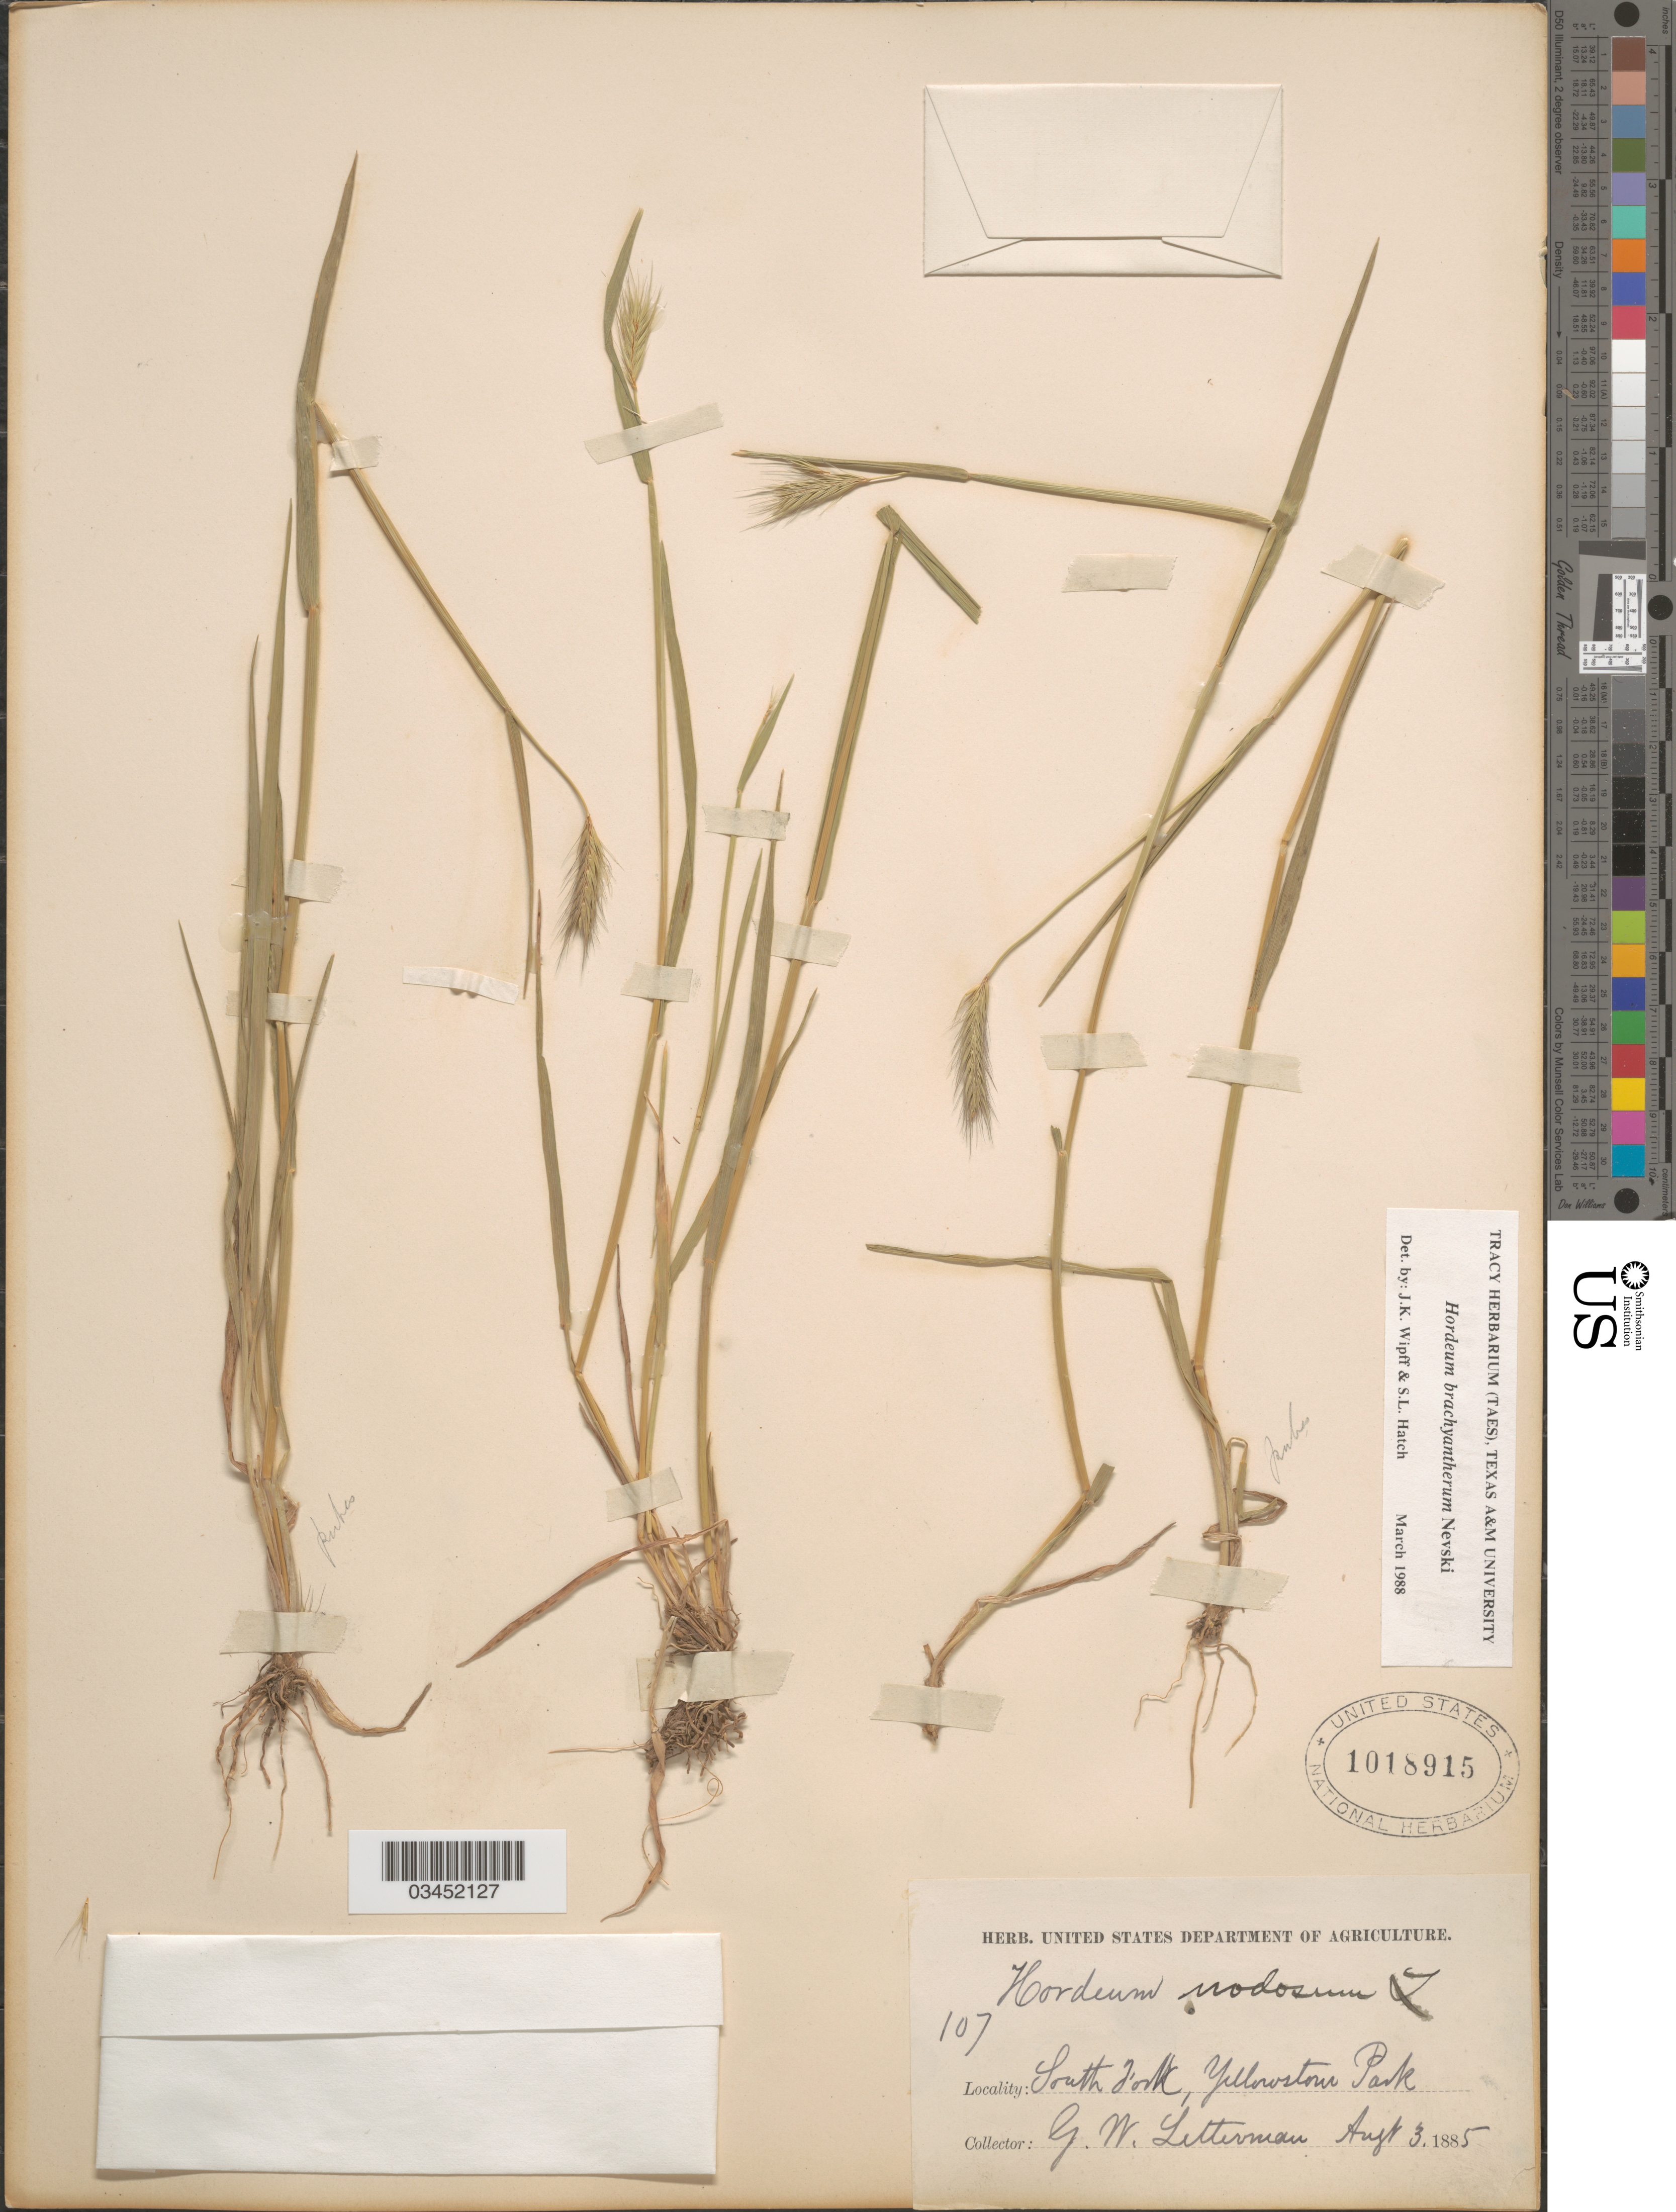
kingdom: Plantae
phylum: Tracheophyta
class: Liliopsida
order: Poales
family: Poaceae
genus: Hordeum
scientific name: Hordeum brachyantherum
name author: Nevski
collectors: G. W. Letterman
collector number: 107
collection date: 1885-08-03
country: United States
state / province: Wyoming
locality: South Fork, Yellowstone Park.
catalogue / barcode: US 1018915